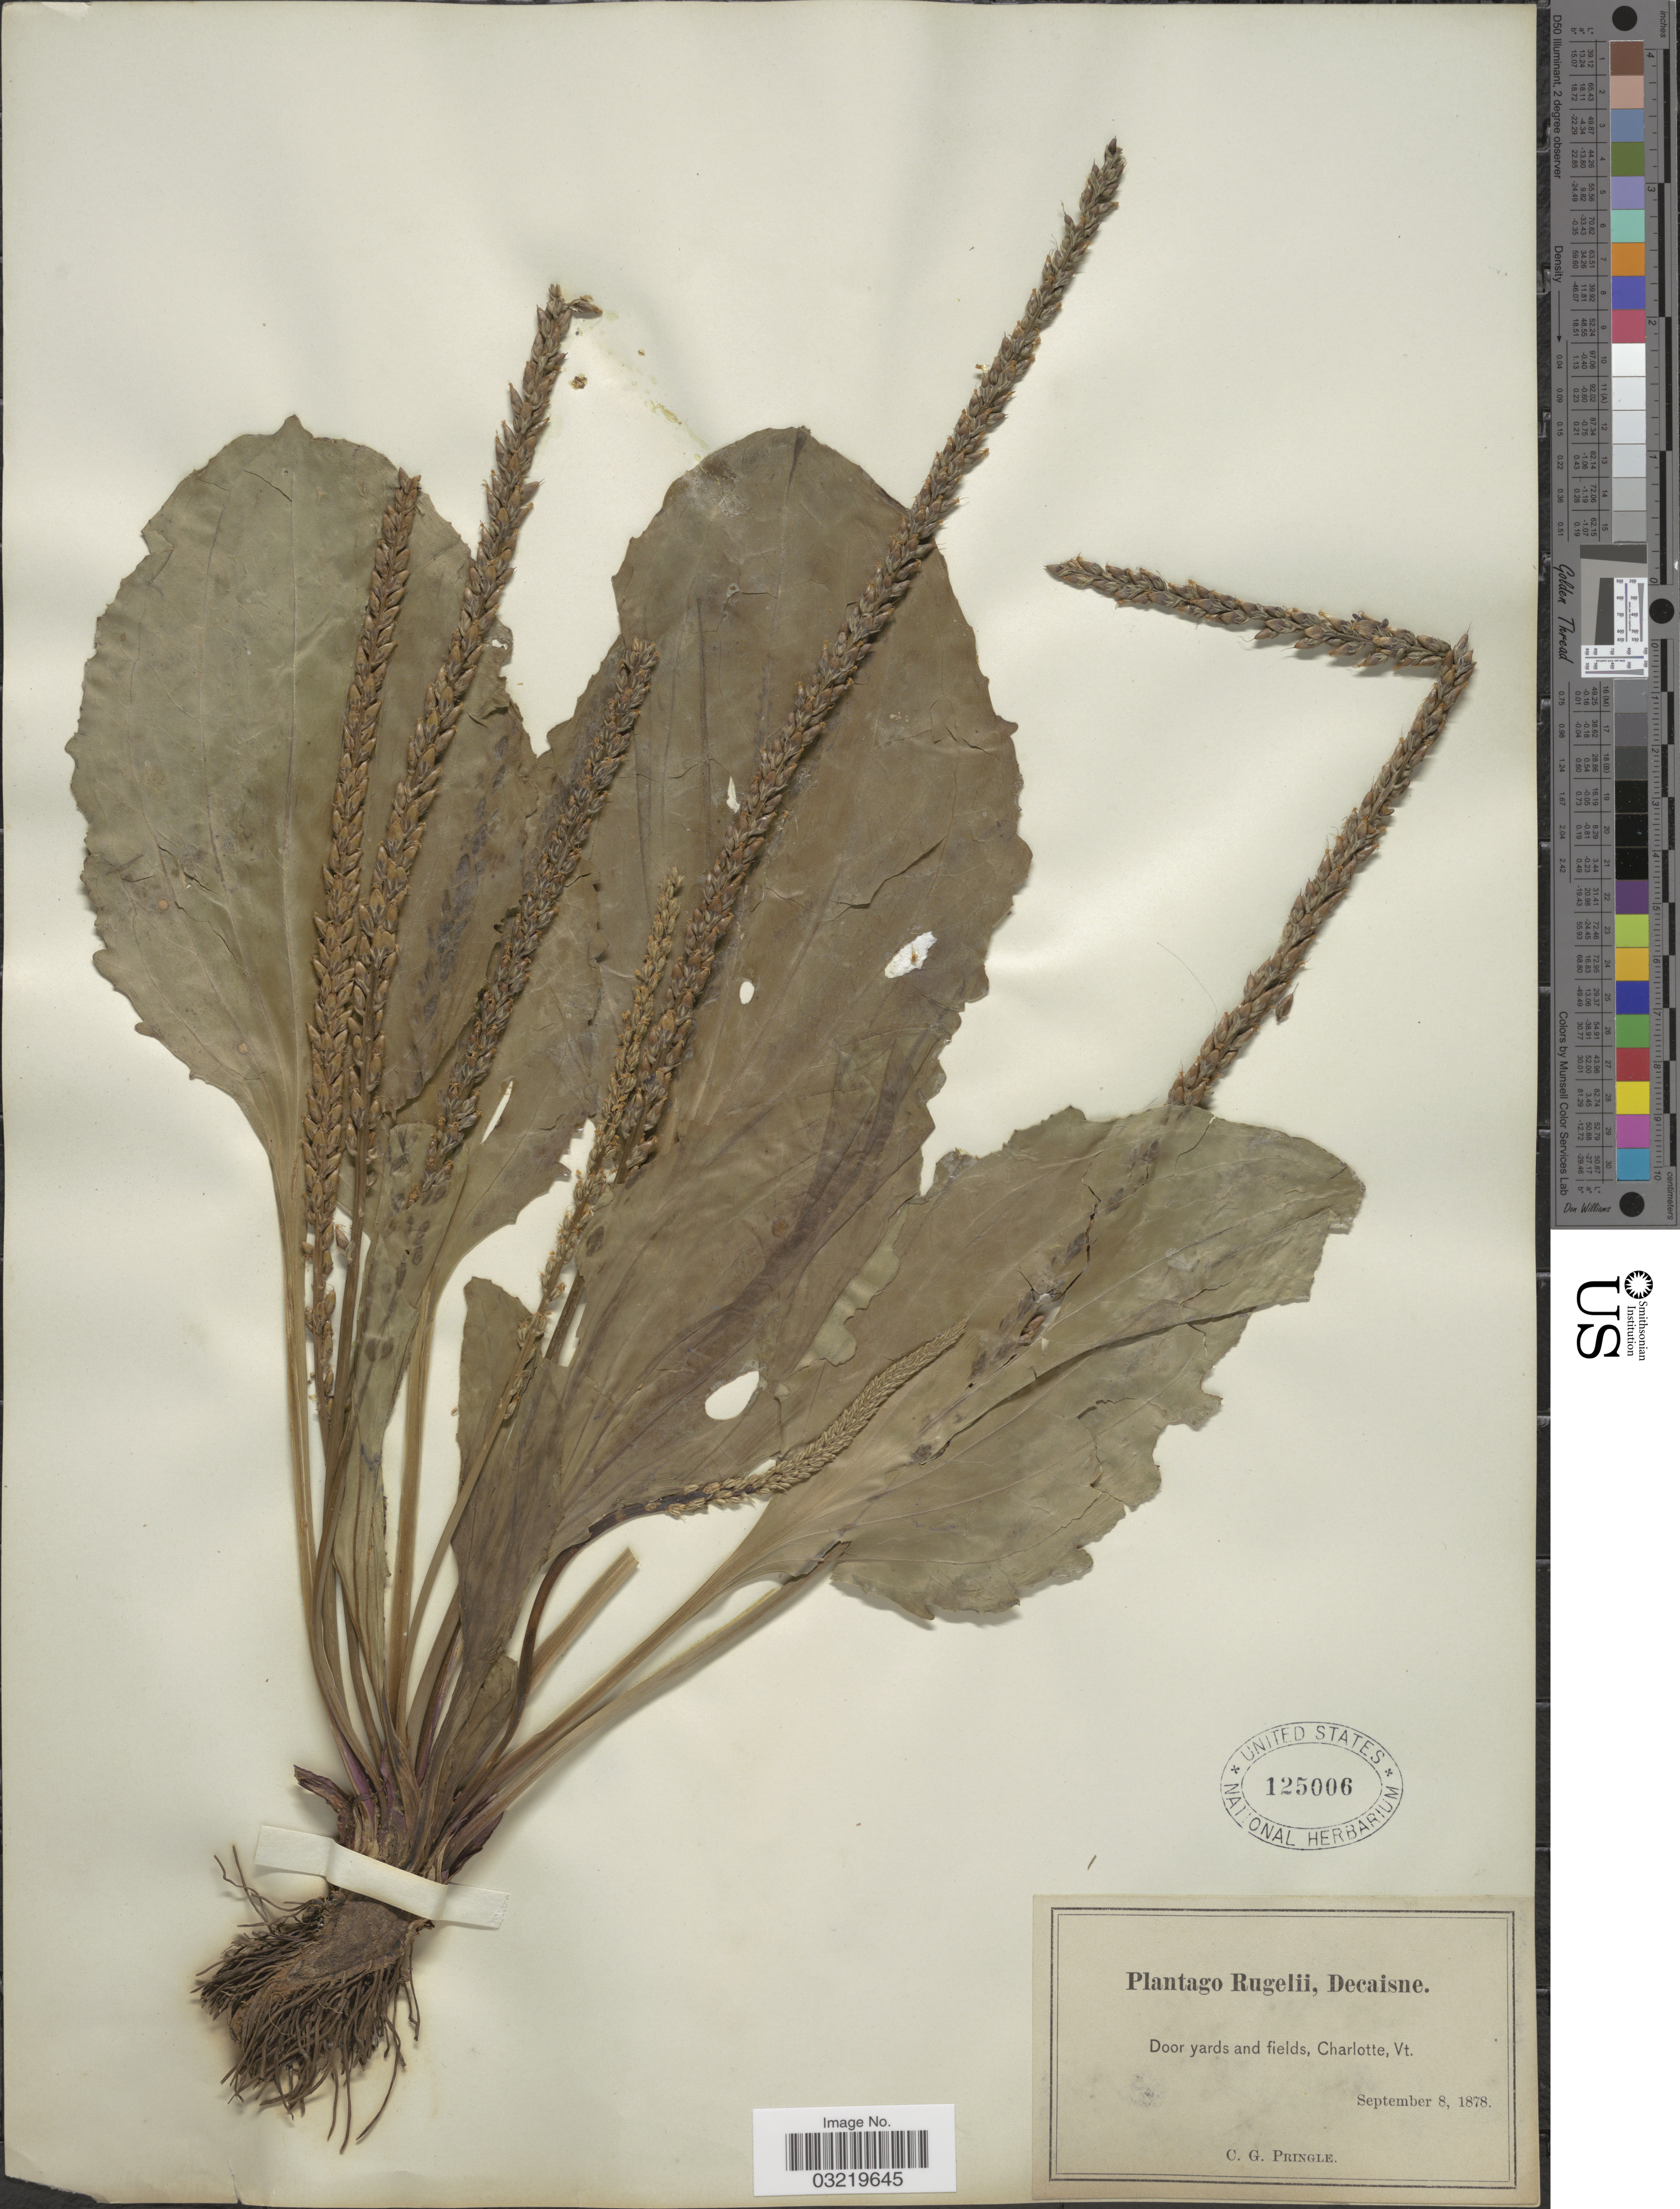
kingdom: Plantae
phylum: Tracheophyta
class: Magnoliopsida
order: Lamiales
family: Plantaginaceae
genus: Plantago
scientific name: Plantago rugelii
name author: Decne.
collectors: C. G. Pringle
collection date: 1878-09-08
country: United States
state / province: Vermont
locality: Door yards and fields, Charlotte.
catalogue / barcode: US 125006